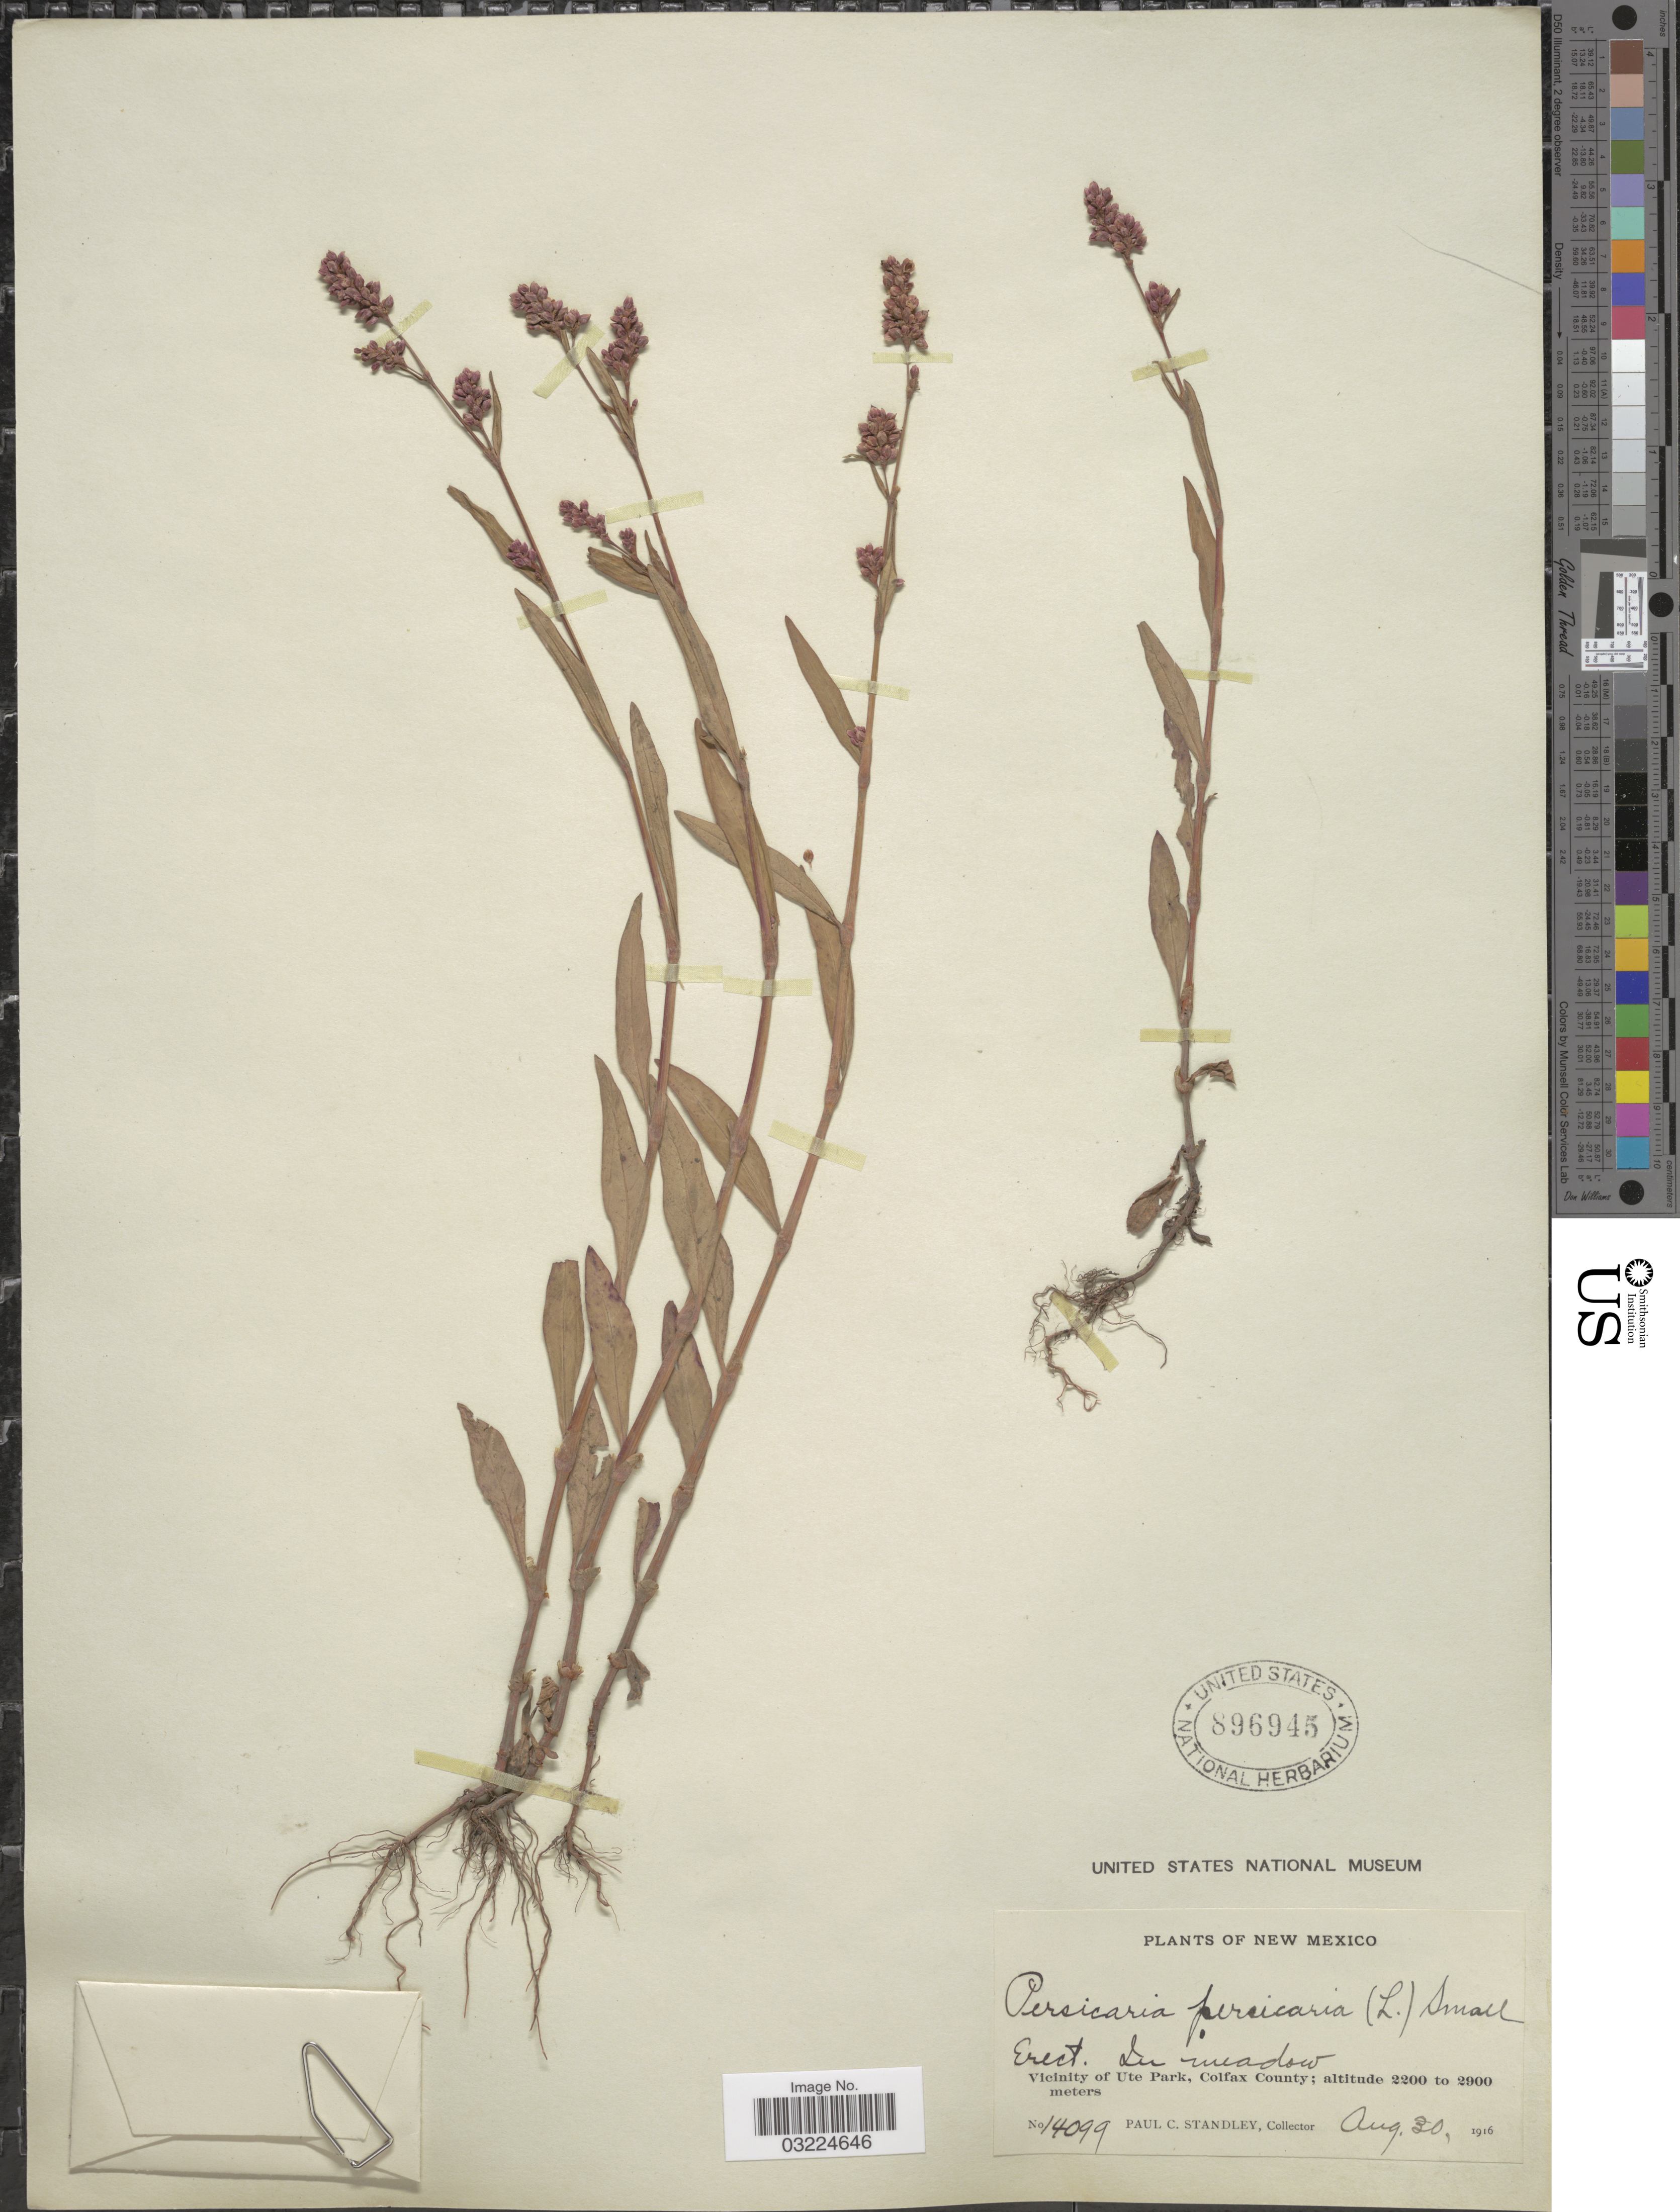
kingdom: Plantae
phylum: Tracheophyta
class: Magnoliopsida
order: Caryophyllales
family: Polygonaceae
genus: Persicaria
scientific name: Persicaria maculosa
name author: S.F. Gray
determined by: Atha, D. E.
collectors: P. C. Standley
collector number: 14099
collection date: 1916-08-30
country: United States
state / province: New Mexico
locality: Vicinity of Ute Park, Colfax County.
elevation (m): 2200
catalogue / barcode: US 896945